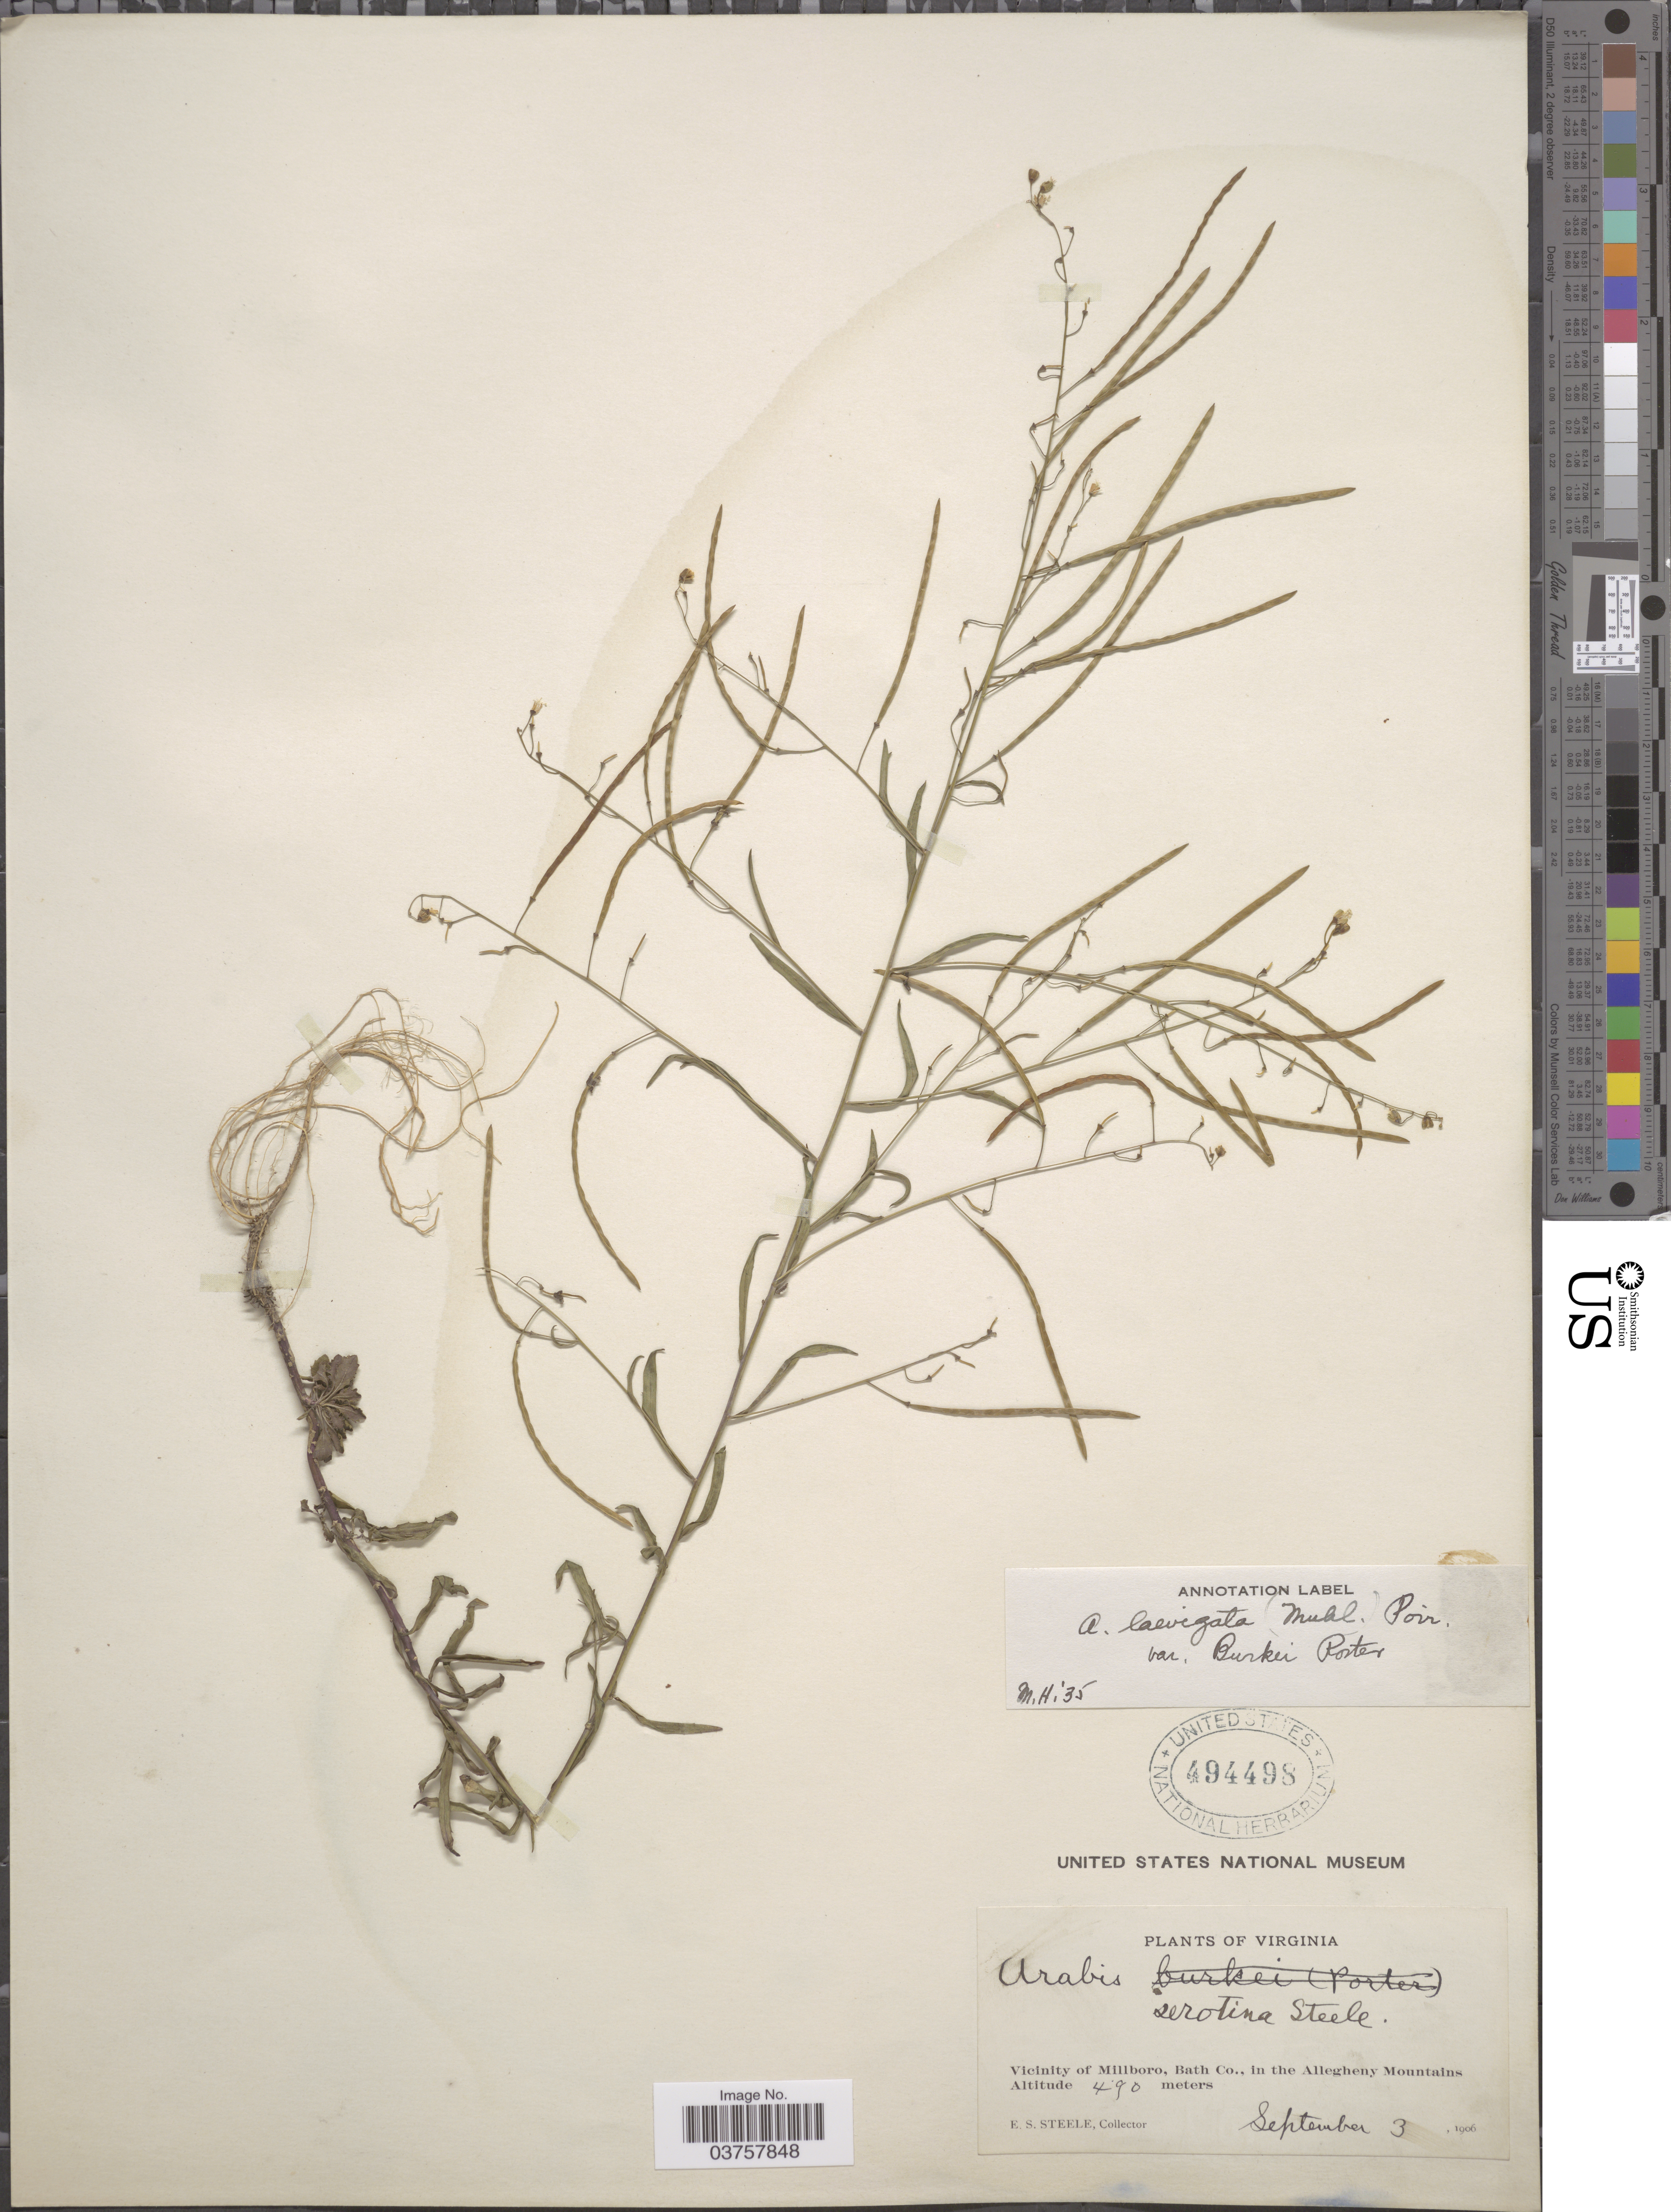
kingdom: Plantae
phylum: Tracheophyta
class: Magnoliopsida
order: Brassicales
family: Brassicaceae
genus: Arabis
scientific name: Arabis laevigata var. burkii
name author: Porter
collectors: E. Steele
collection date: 1906-09-03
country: United States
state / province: Virginia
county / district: Bath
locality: Vicinity of Millboro, Bath Co., in the Allegheny Mountains.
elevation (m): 490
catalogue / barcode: US 494498